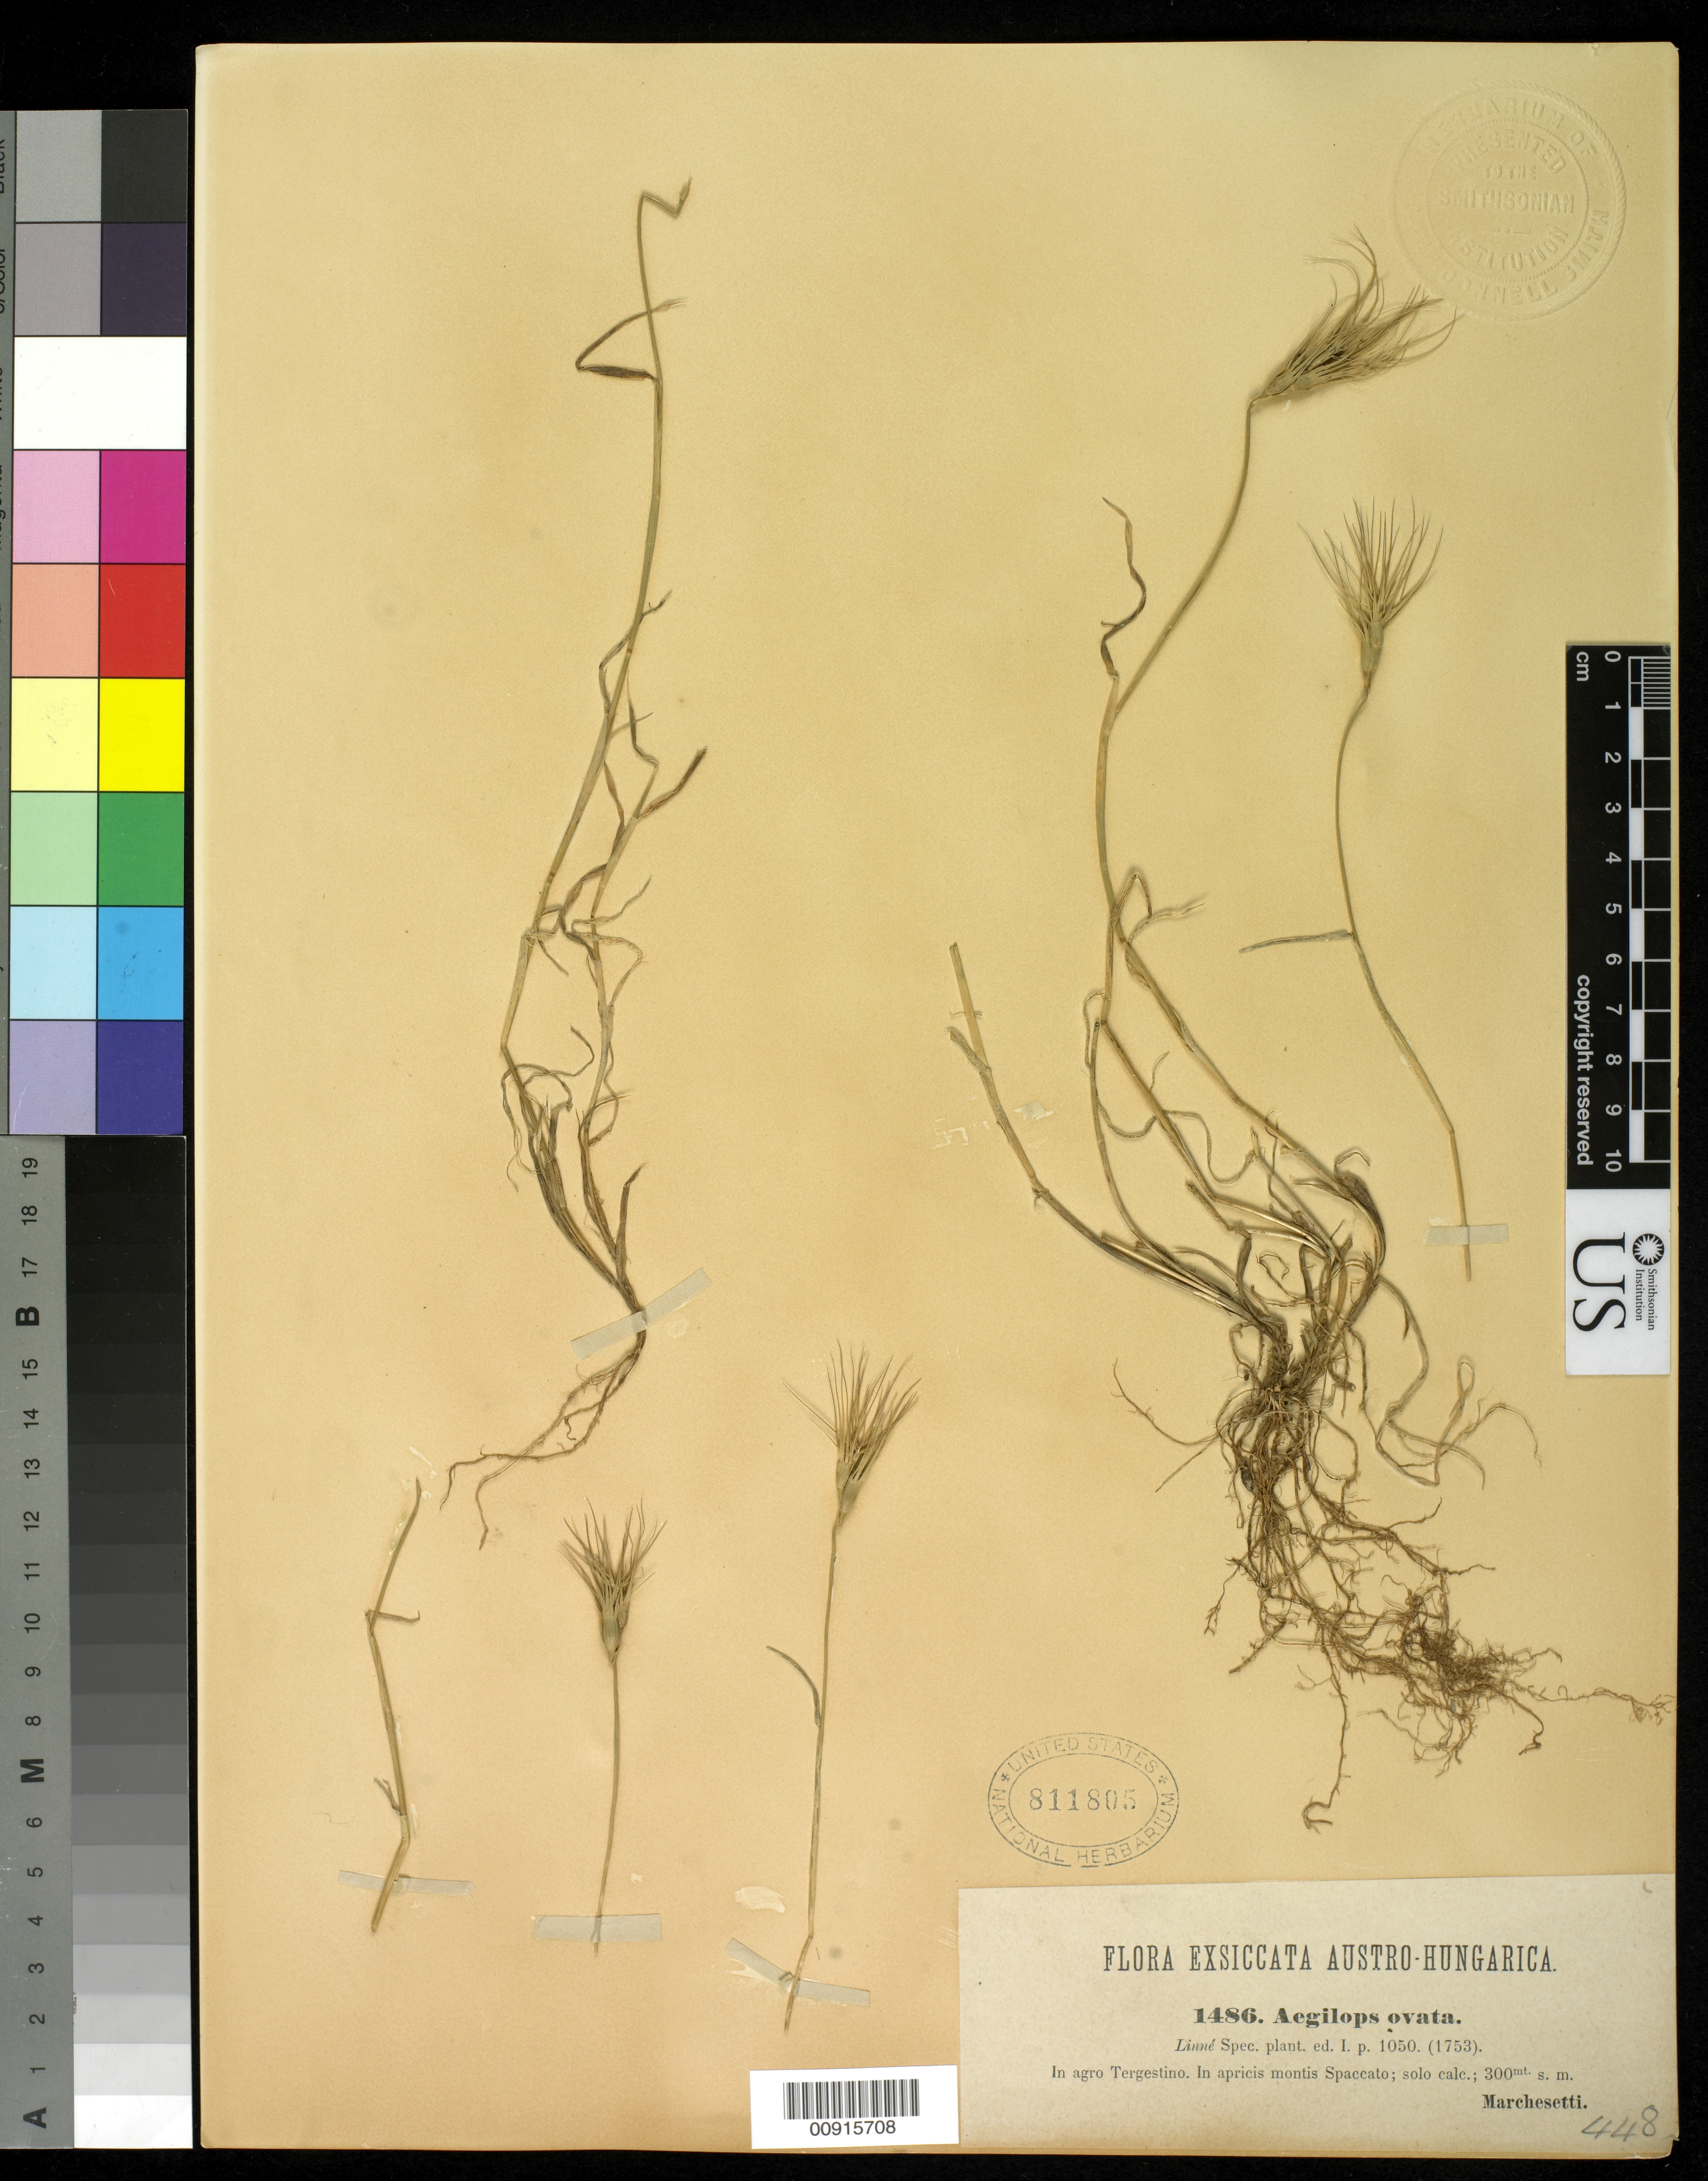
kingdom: Plantae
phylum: Tracheophyta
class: Liliopsida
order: Poales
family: Poaceae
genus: Aegilops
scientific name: Aegilops neglecta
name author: Req. ex Bertol.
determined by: Poaceae Reorganization Project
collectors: -. Marchesetti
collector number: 1486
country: Italy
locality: Mt Spaccato, in Tergestino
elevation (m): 300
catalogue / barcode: US 811805